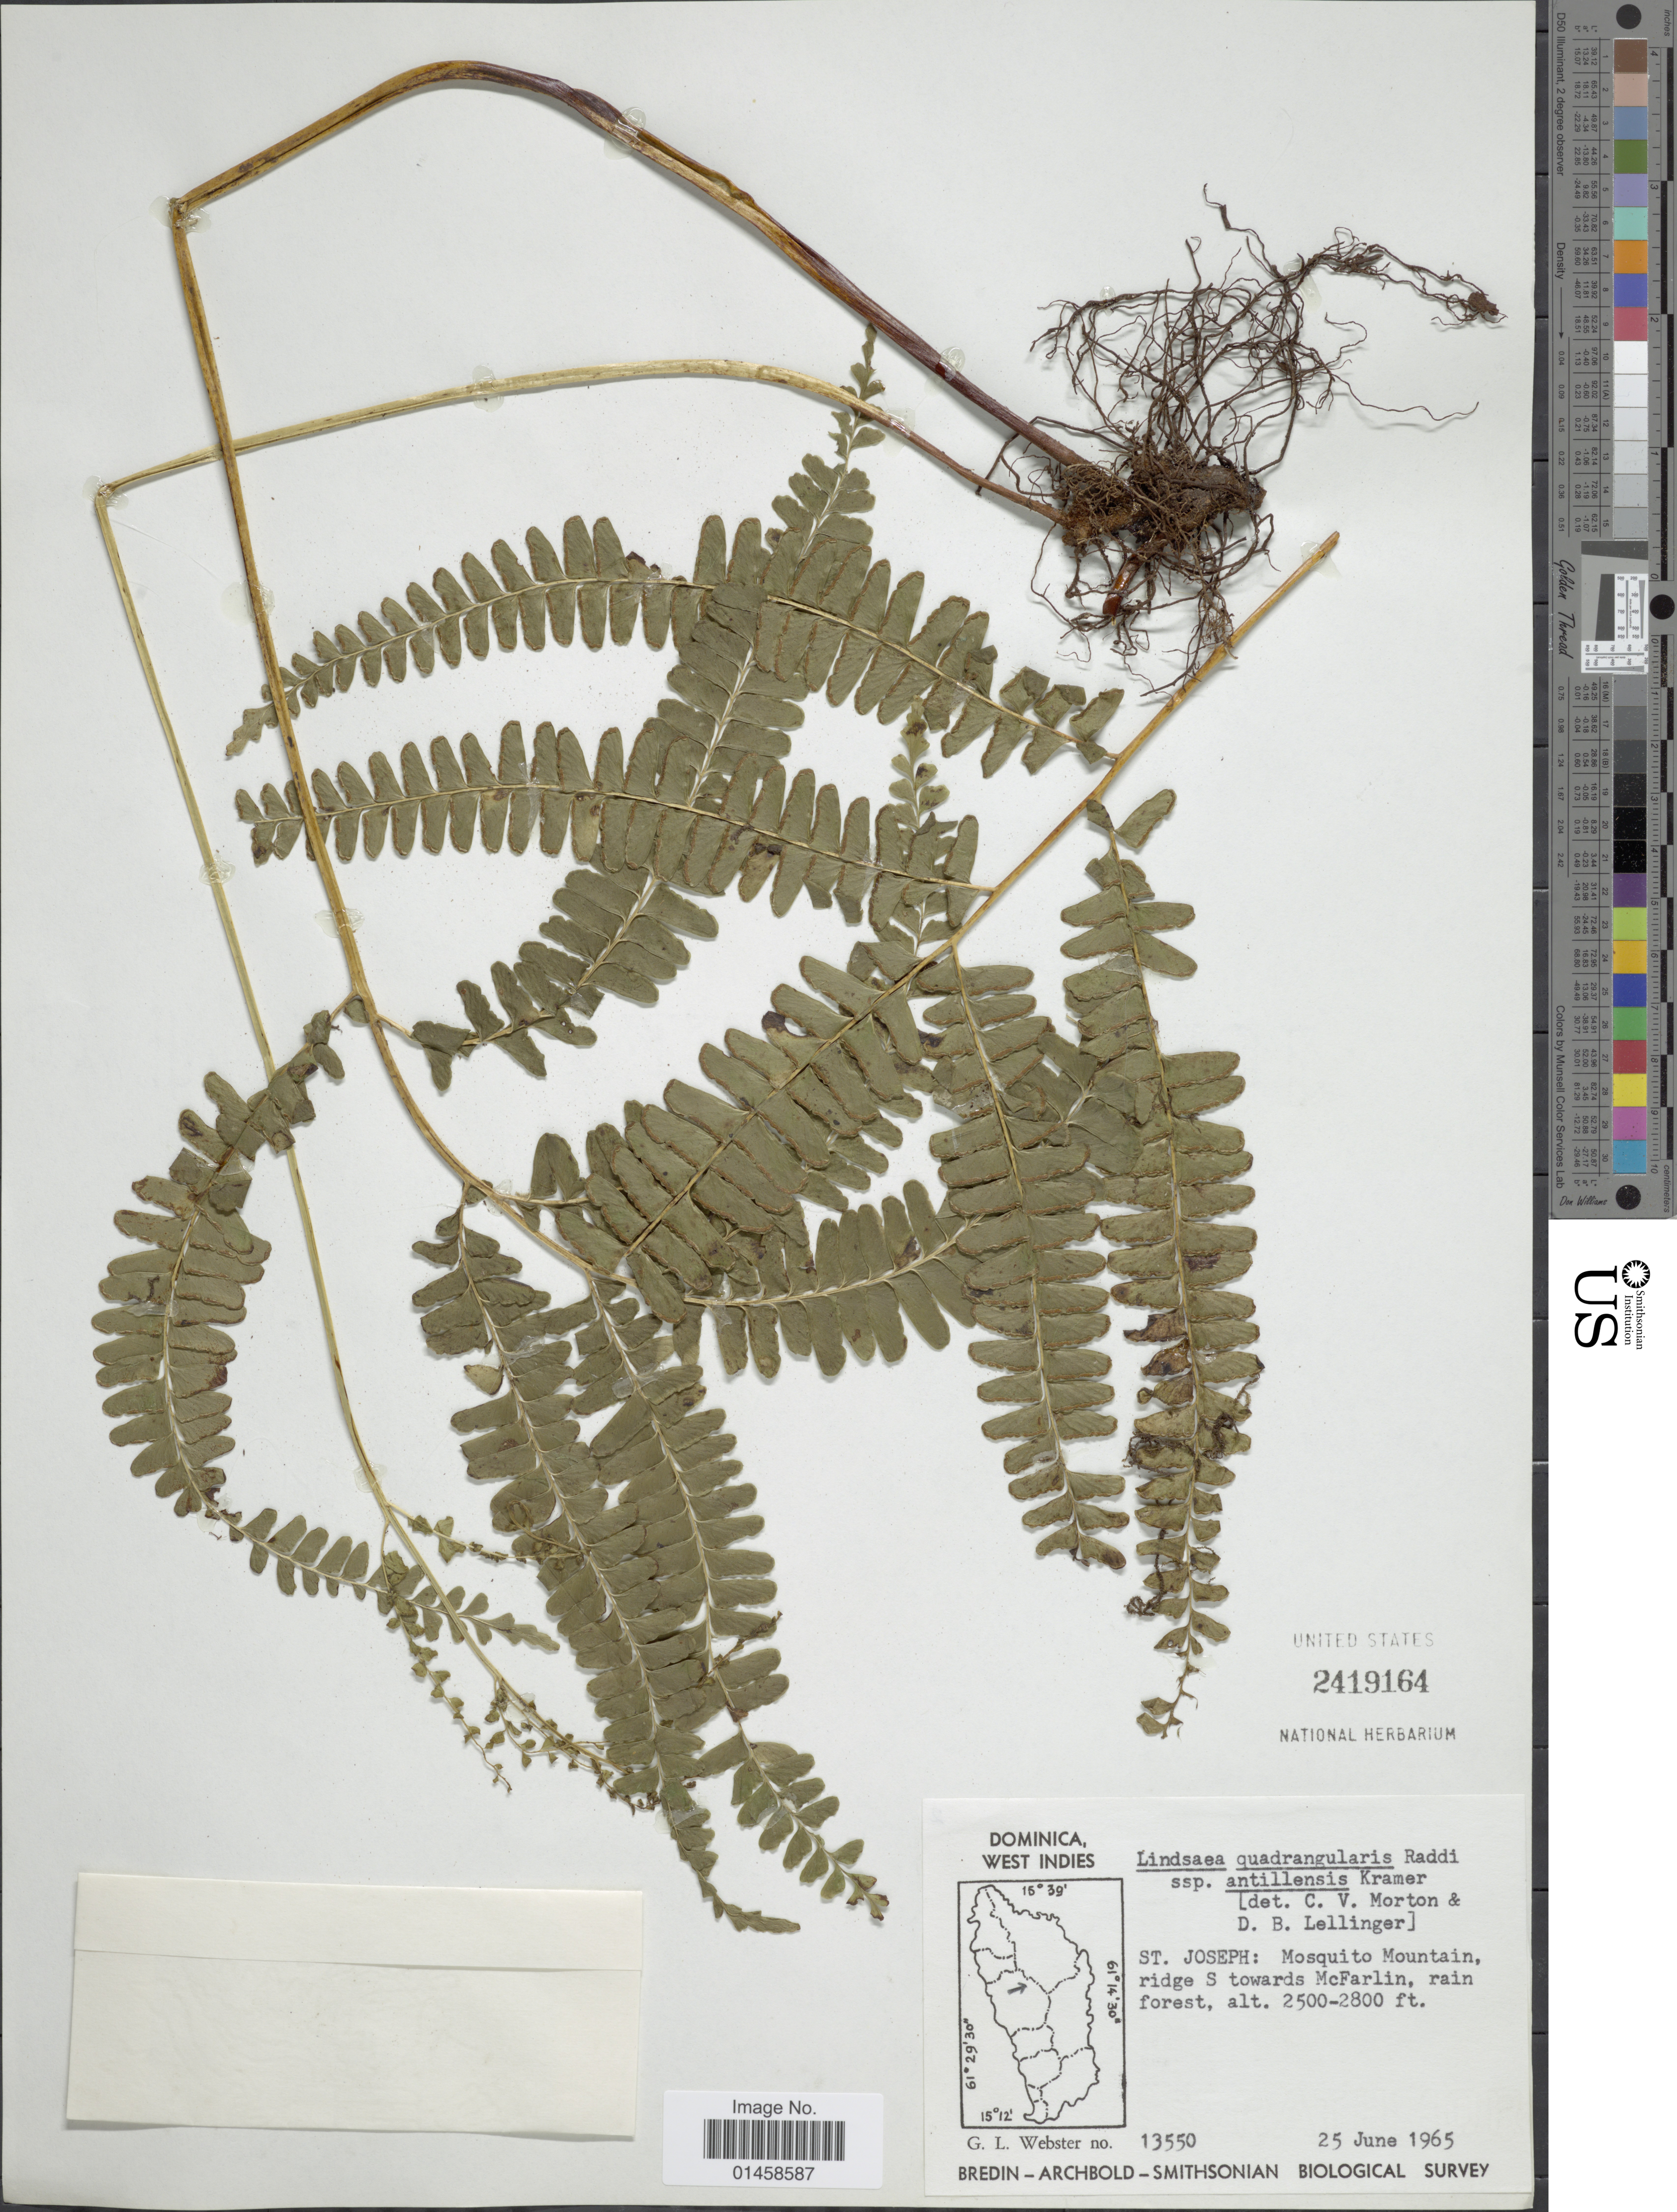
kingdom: Plantae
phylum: Tracheophyta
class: Polypodiopsida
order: Polypodiales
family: Lindsaeaceae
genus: Lindsaea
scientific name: Lindsaea quadrangularis subsp. antillensis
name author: K.U. Kramer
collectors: G. L. Webster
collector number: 13550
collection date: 1965-06-25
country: Dominica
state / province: St. Joseph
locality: Mosquito Mountain ridge S towards McFarlin, rain forest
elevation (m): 762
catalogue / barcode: US 2419164